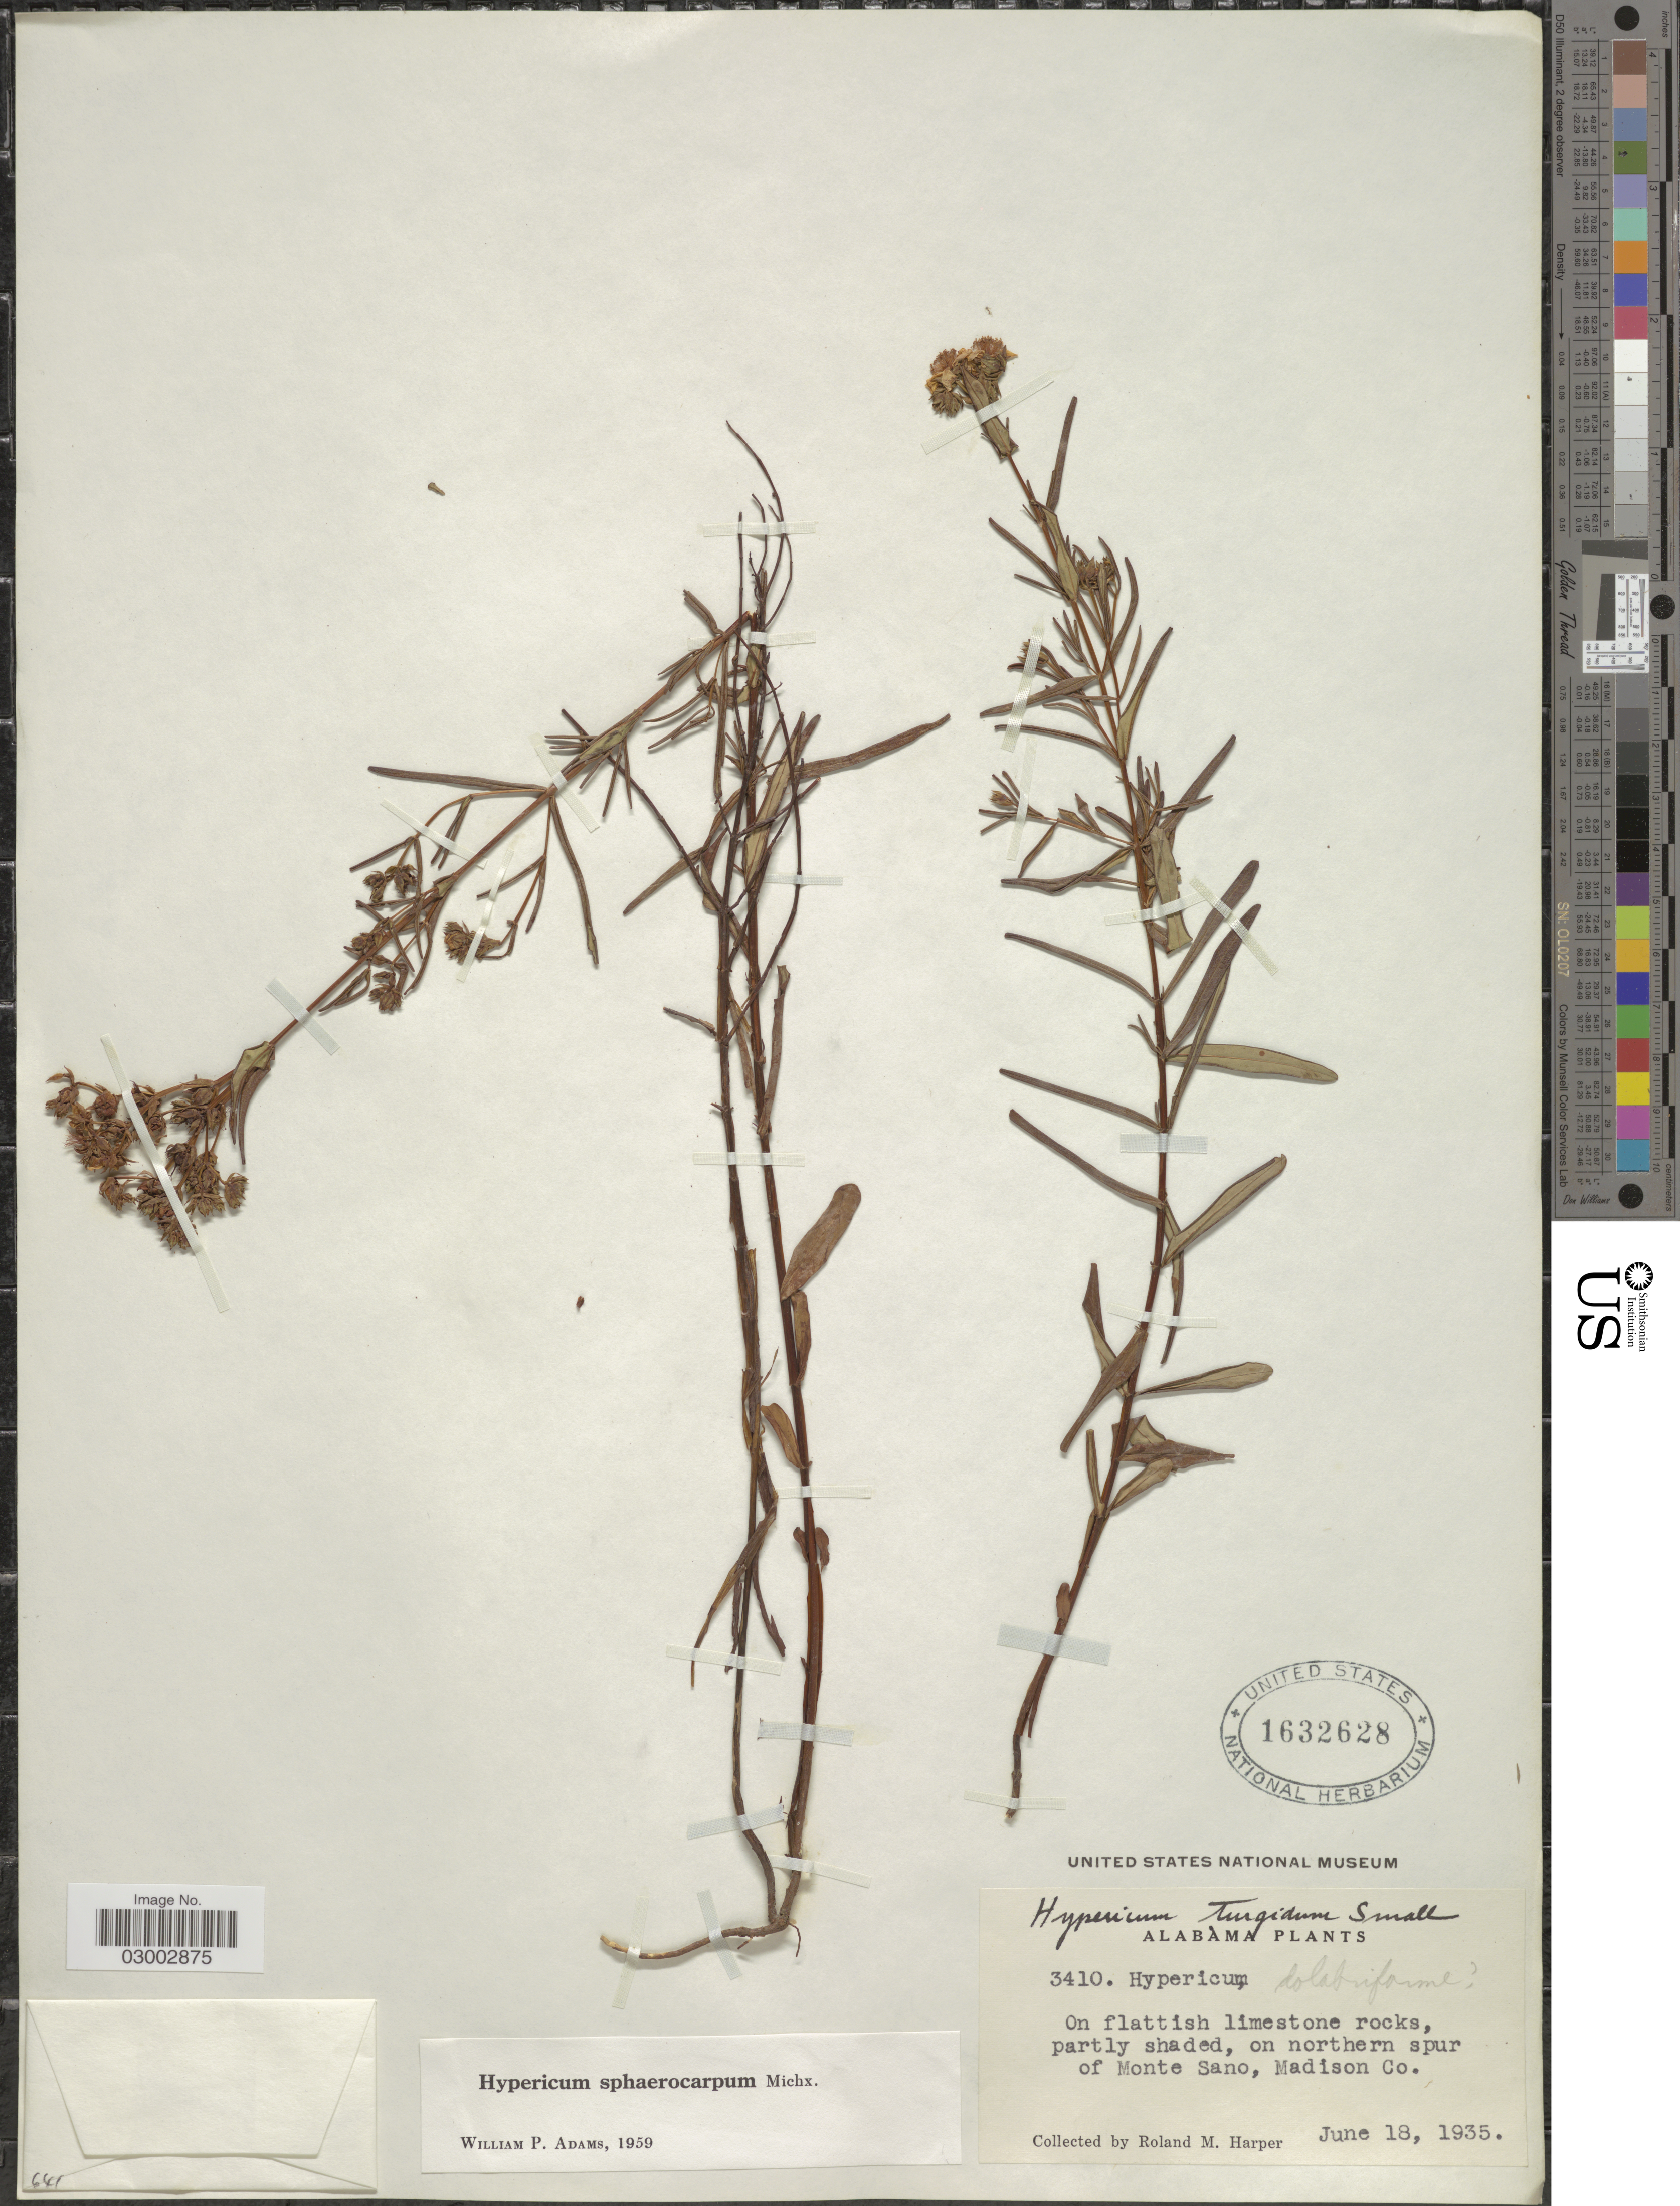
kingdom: Plantae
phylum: Tracheophyta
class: Magnoliopsida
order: Malpighiales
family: Hypericaceae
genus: Hypericum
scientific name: Hypericum sphaerocarpum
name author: Michx.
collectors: R. M. Harper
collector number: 3410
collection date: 1935-06-18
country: United States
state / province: Alabama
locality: On flattish limestone rocks, partly shaded, on northern spur of Monte Sano, Madison Co.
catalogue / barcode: US 1632628